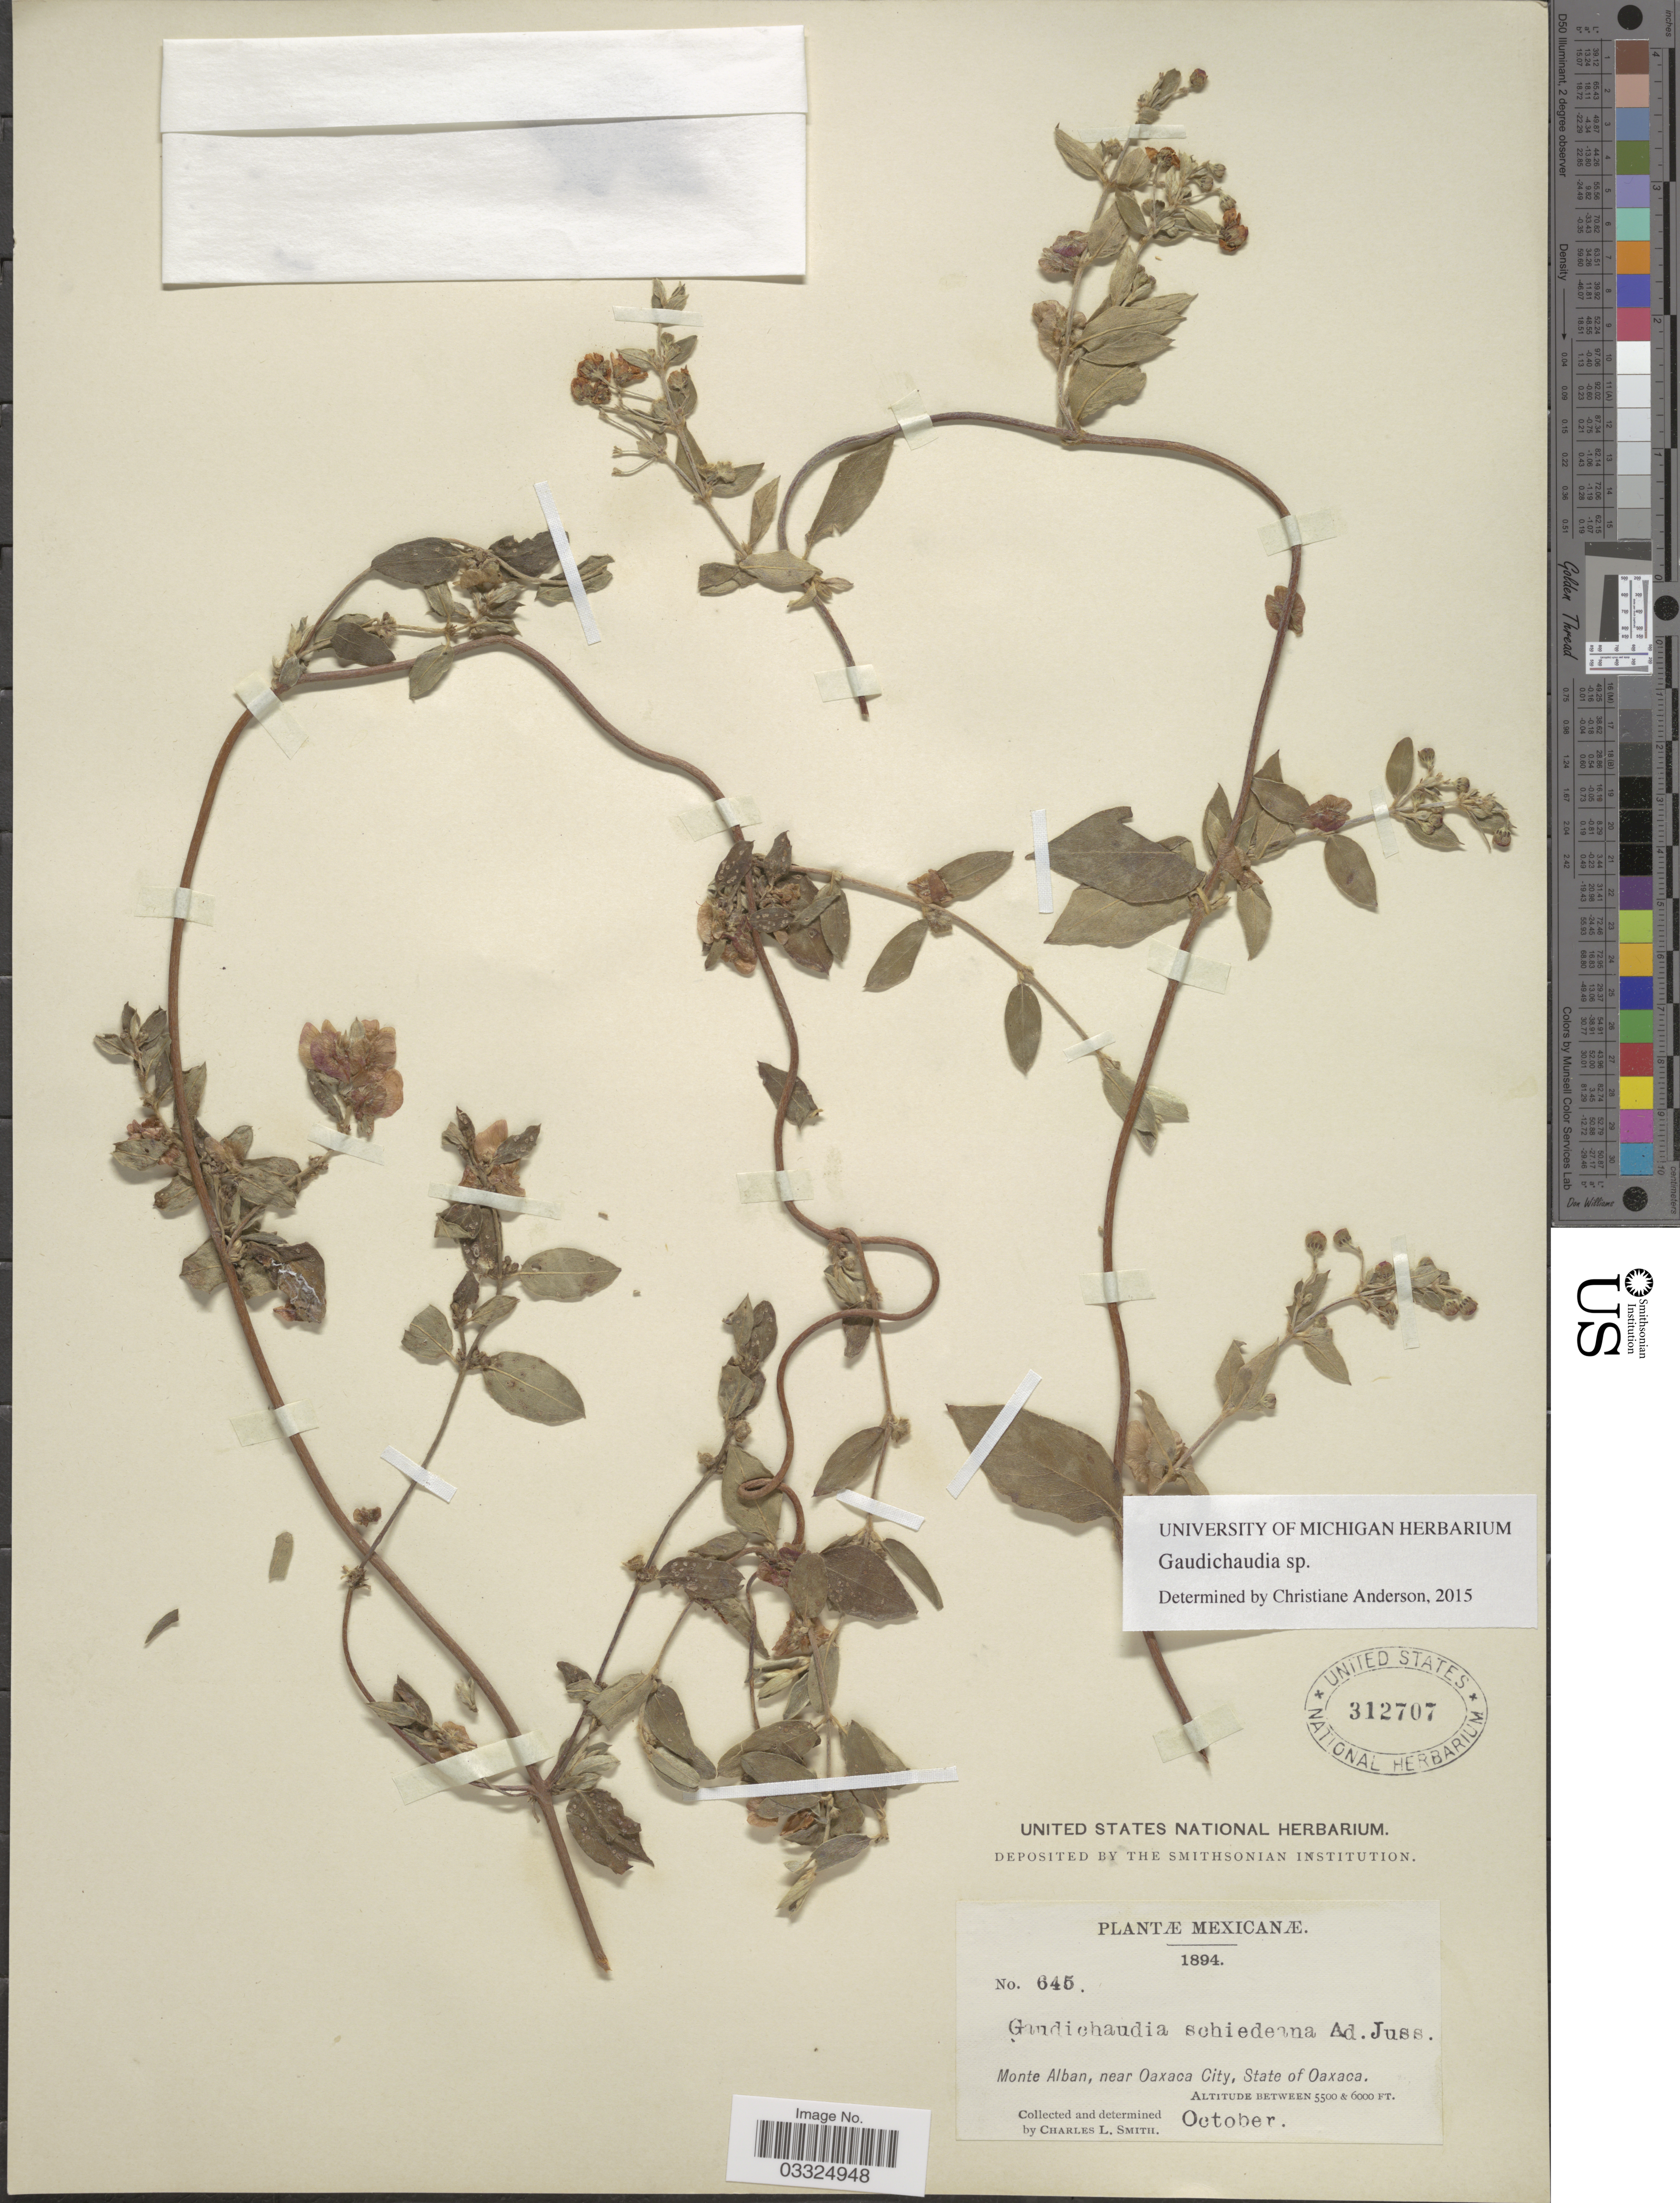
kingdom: Plantae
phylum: Tracheophyta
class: Magnoliopsida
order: Malpighiales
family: Malpighiaceae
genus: Gaudichaudia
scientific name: Gaudichaudia sp.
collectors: C. L. Smith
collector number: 645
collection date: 1894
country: Mexico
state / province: Oaxaca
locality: Monte Alban, near Oaxaca City.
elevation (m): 1676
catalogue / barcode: US 312707